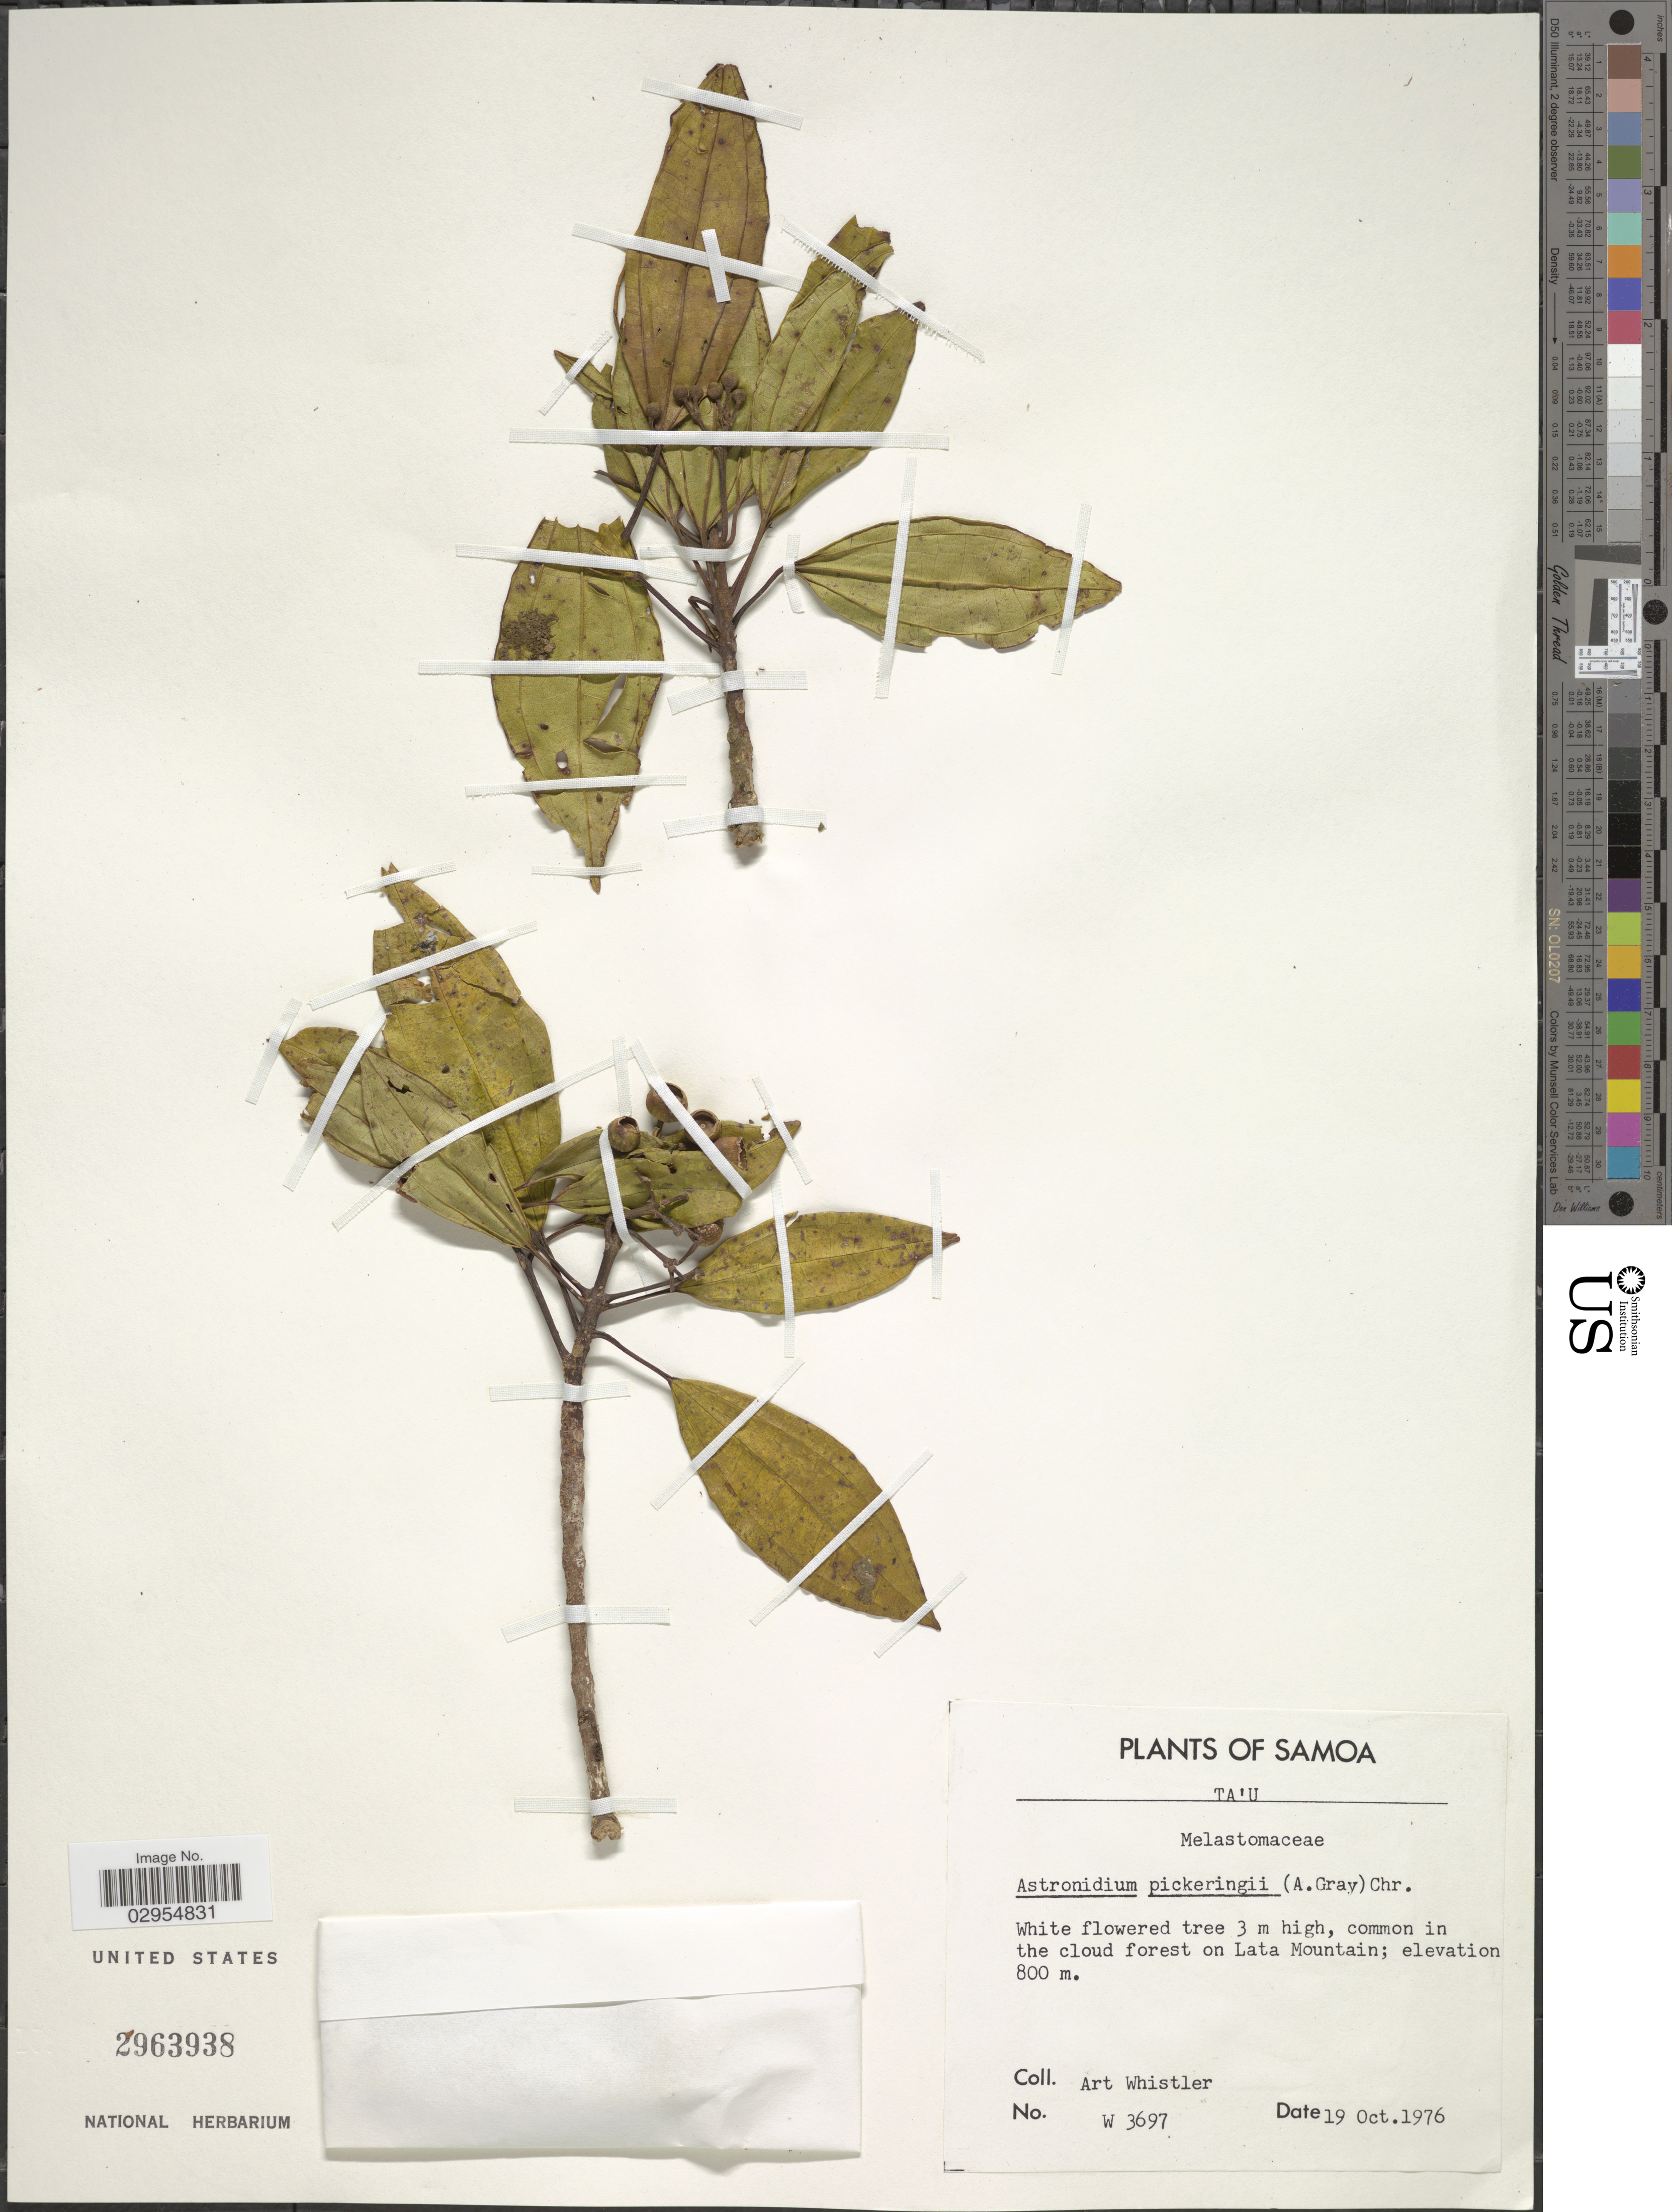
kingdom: Plantae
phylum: Tracheophyta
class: Magnoliopsida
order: Myrtales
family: Melastomataceae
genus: Astronidium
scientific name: Astronidium pickeringii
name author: (A. Gray) Christoph.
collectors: A. Whistler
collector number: W 3697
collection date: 1976-10-19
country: American Samoa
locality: Samoa. Ta'u. Common in the cloud forest on Lata Mountain.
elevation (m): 800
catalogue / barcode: US 2963938